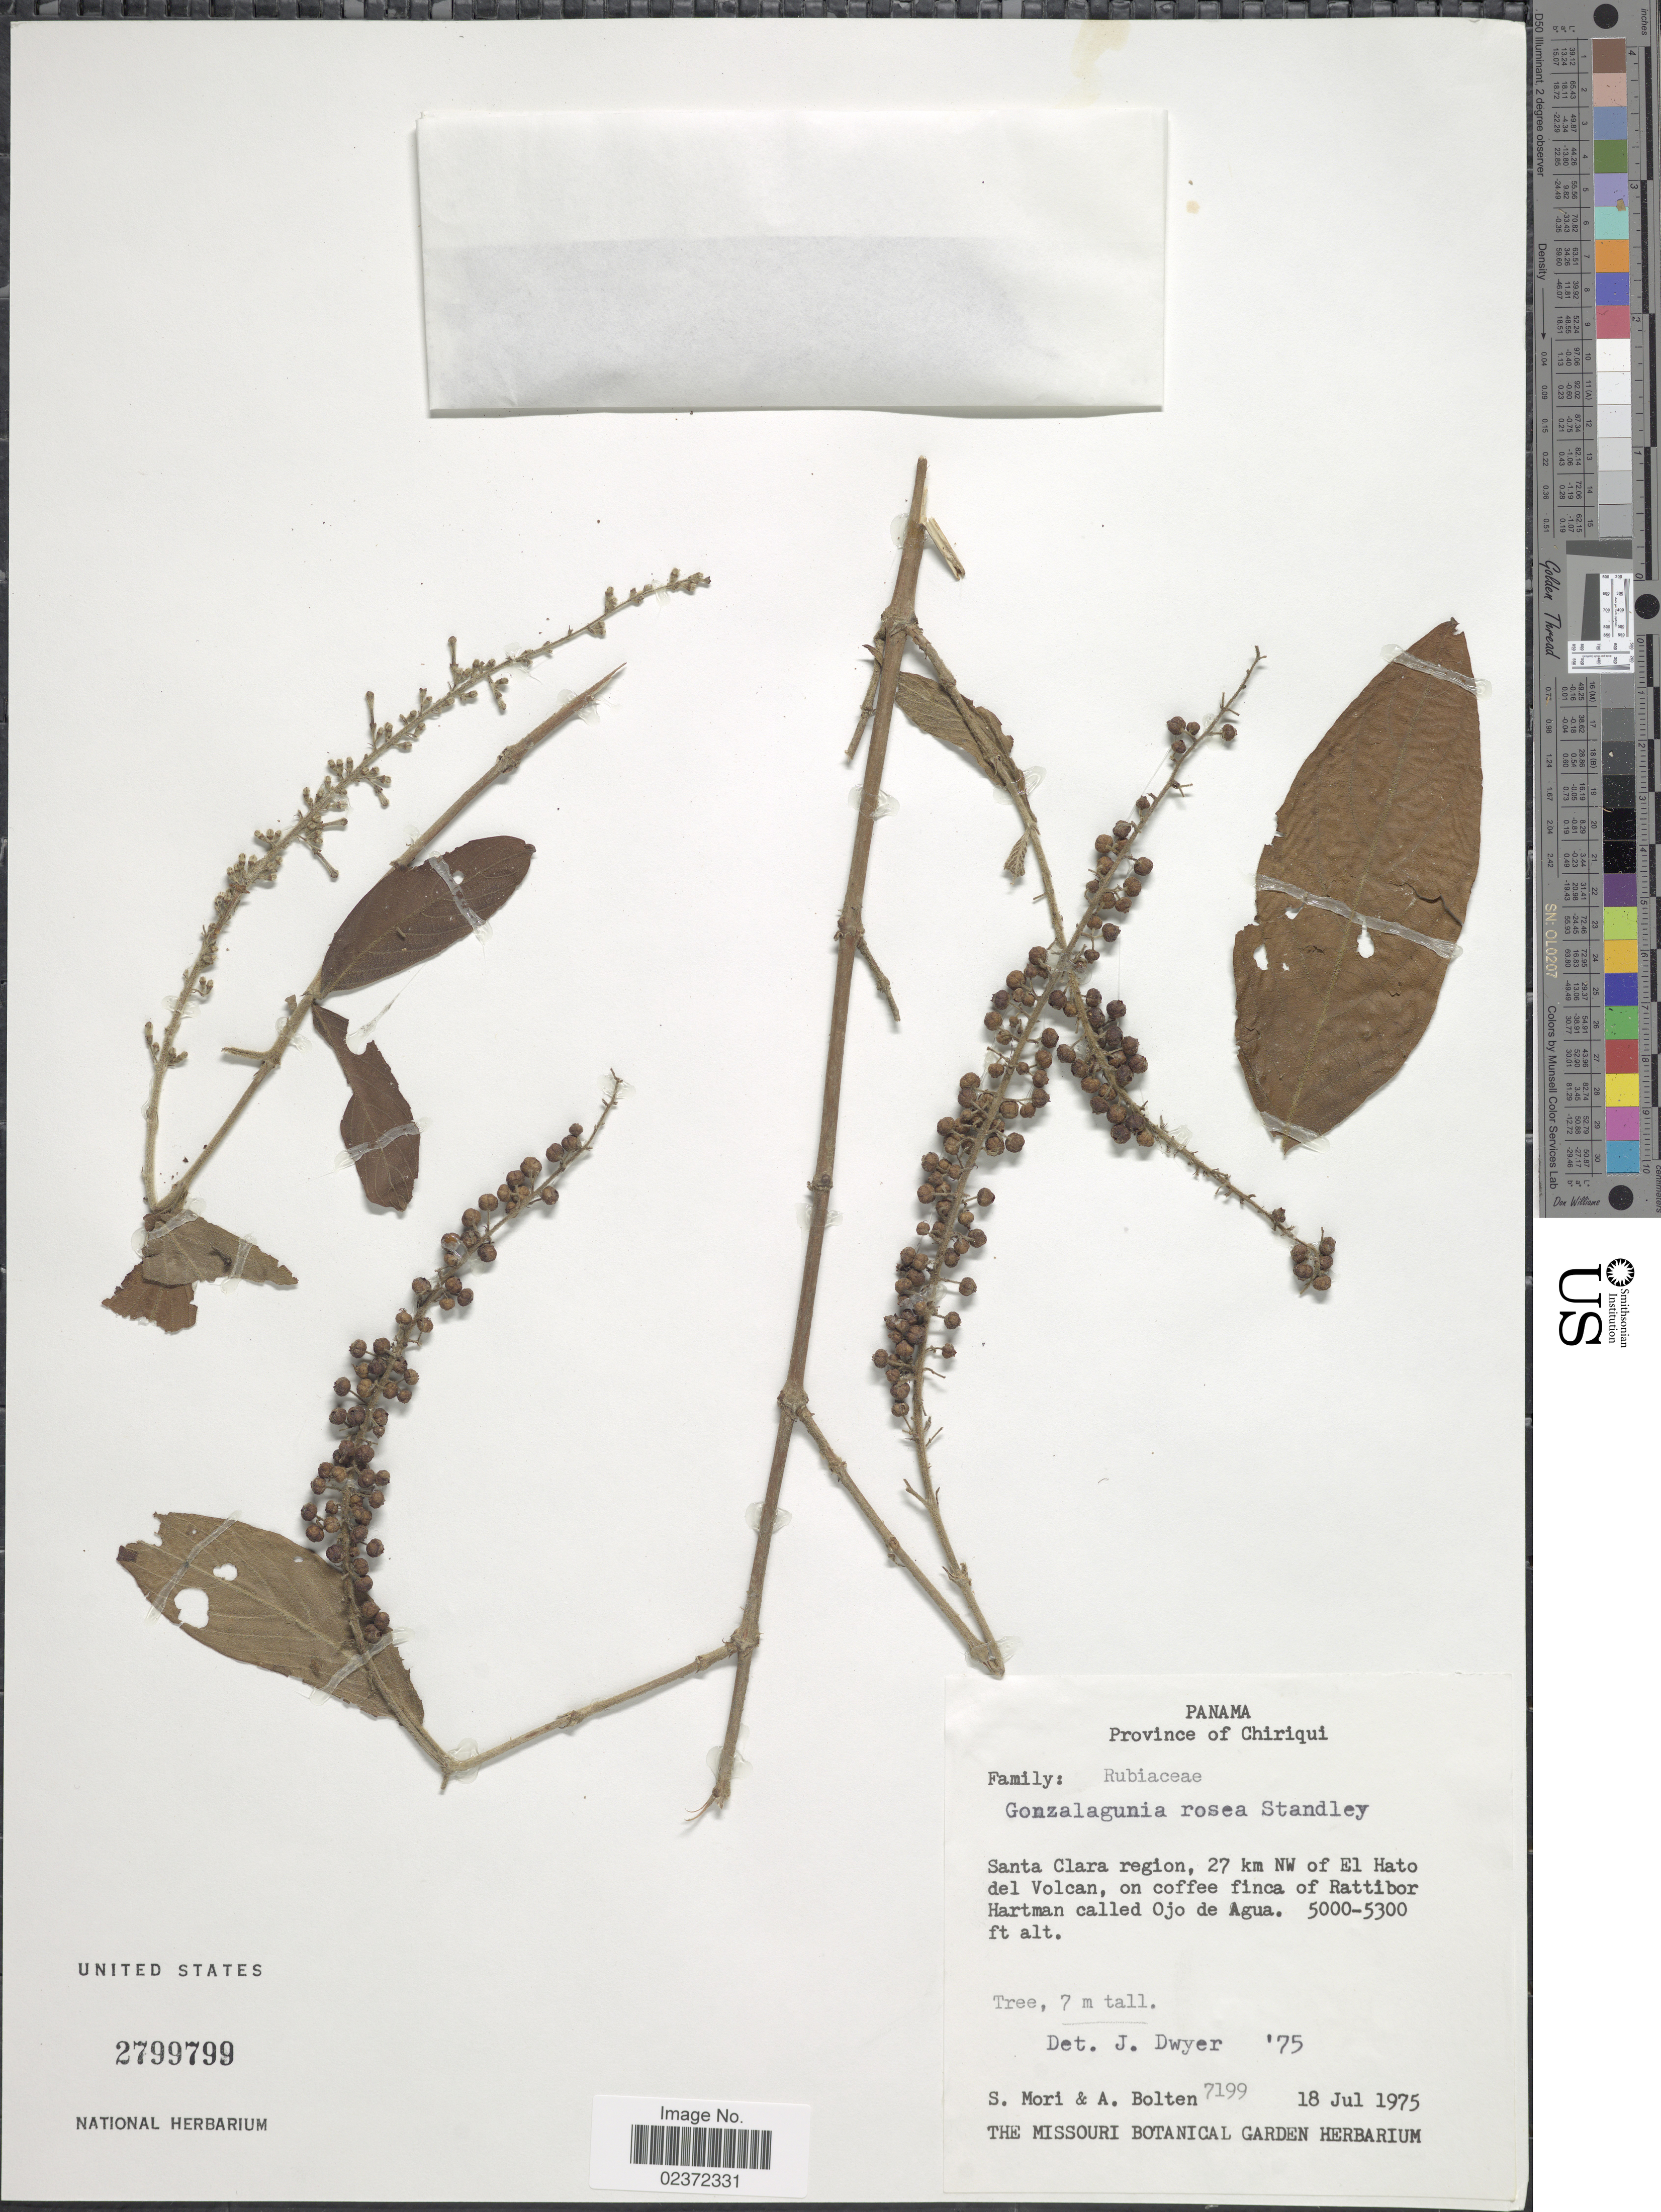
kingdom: Plantae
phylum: Tracheophyta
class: Magnoliopsida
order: Gentianales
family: Rubiaceae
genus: Gonzalagunia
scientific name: Gonzalagunia rosea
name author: Standl.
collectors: S. Mori & A. Bolten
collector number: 7199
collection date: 1975-07-18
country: Panama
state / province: Chiriqui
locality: Santa Clara region, 27 km NW of El Hato del Volcan, on coffee finca of Rattibor Hartman called Ojo de Agua.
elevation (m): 1524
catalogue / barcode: US 2799799